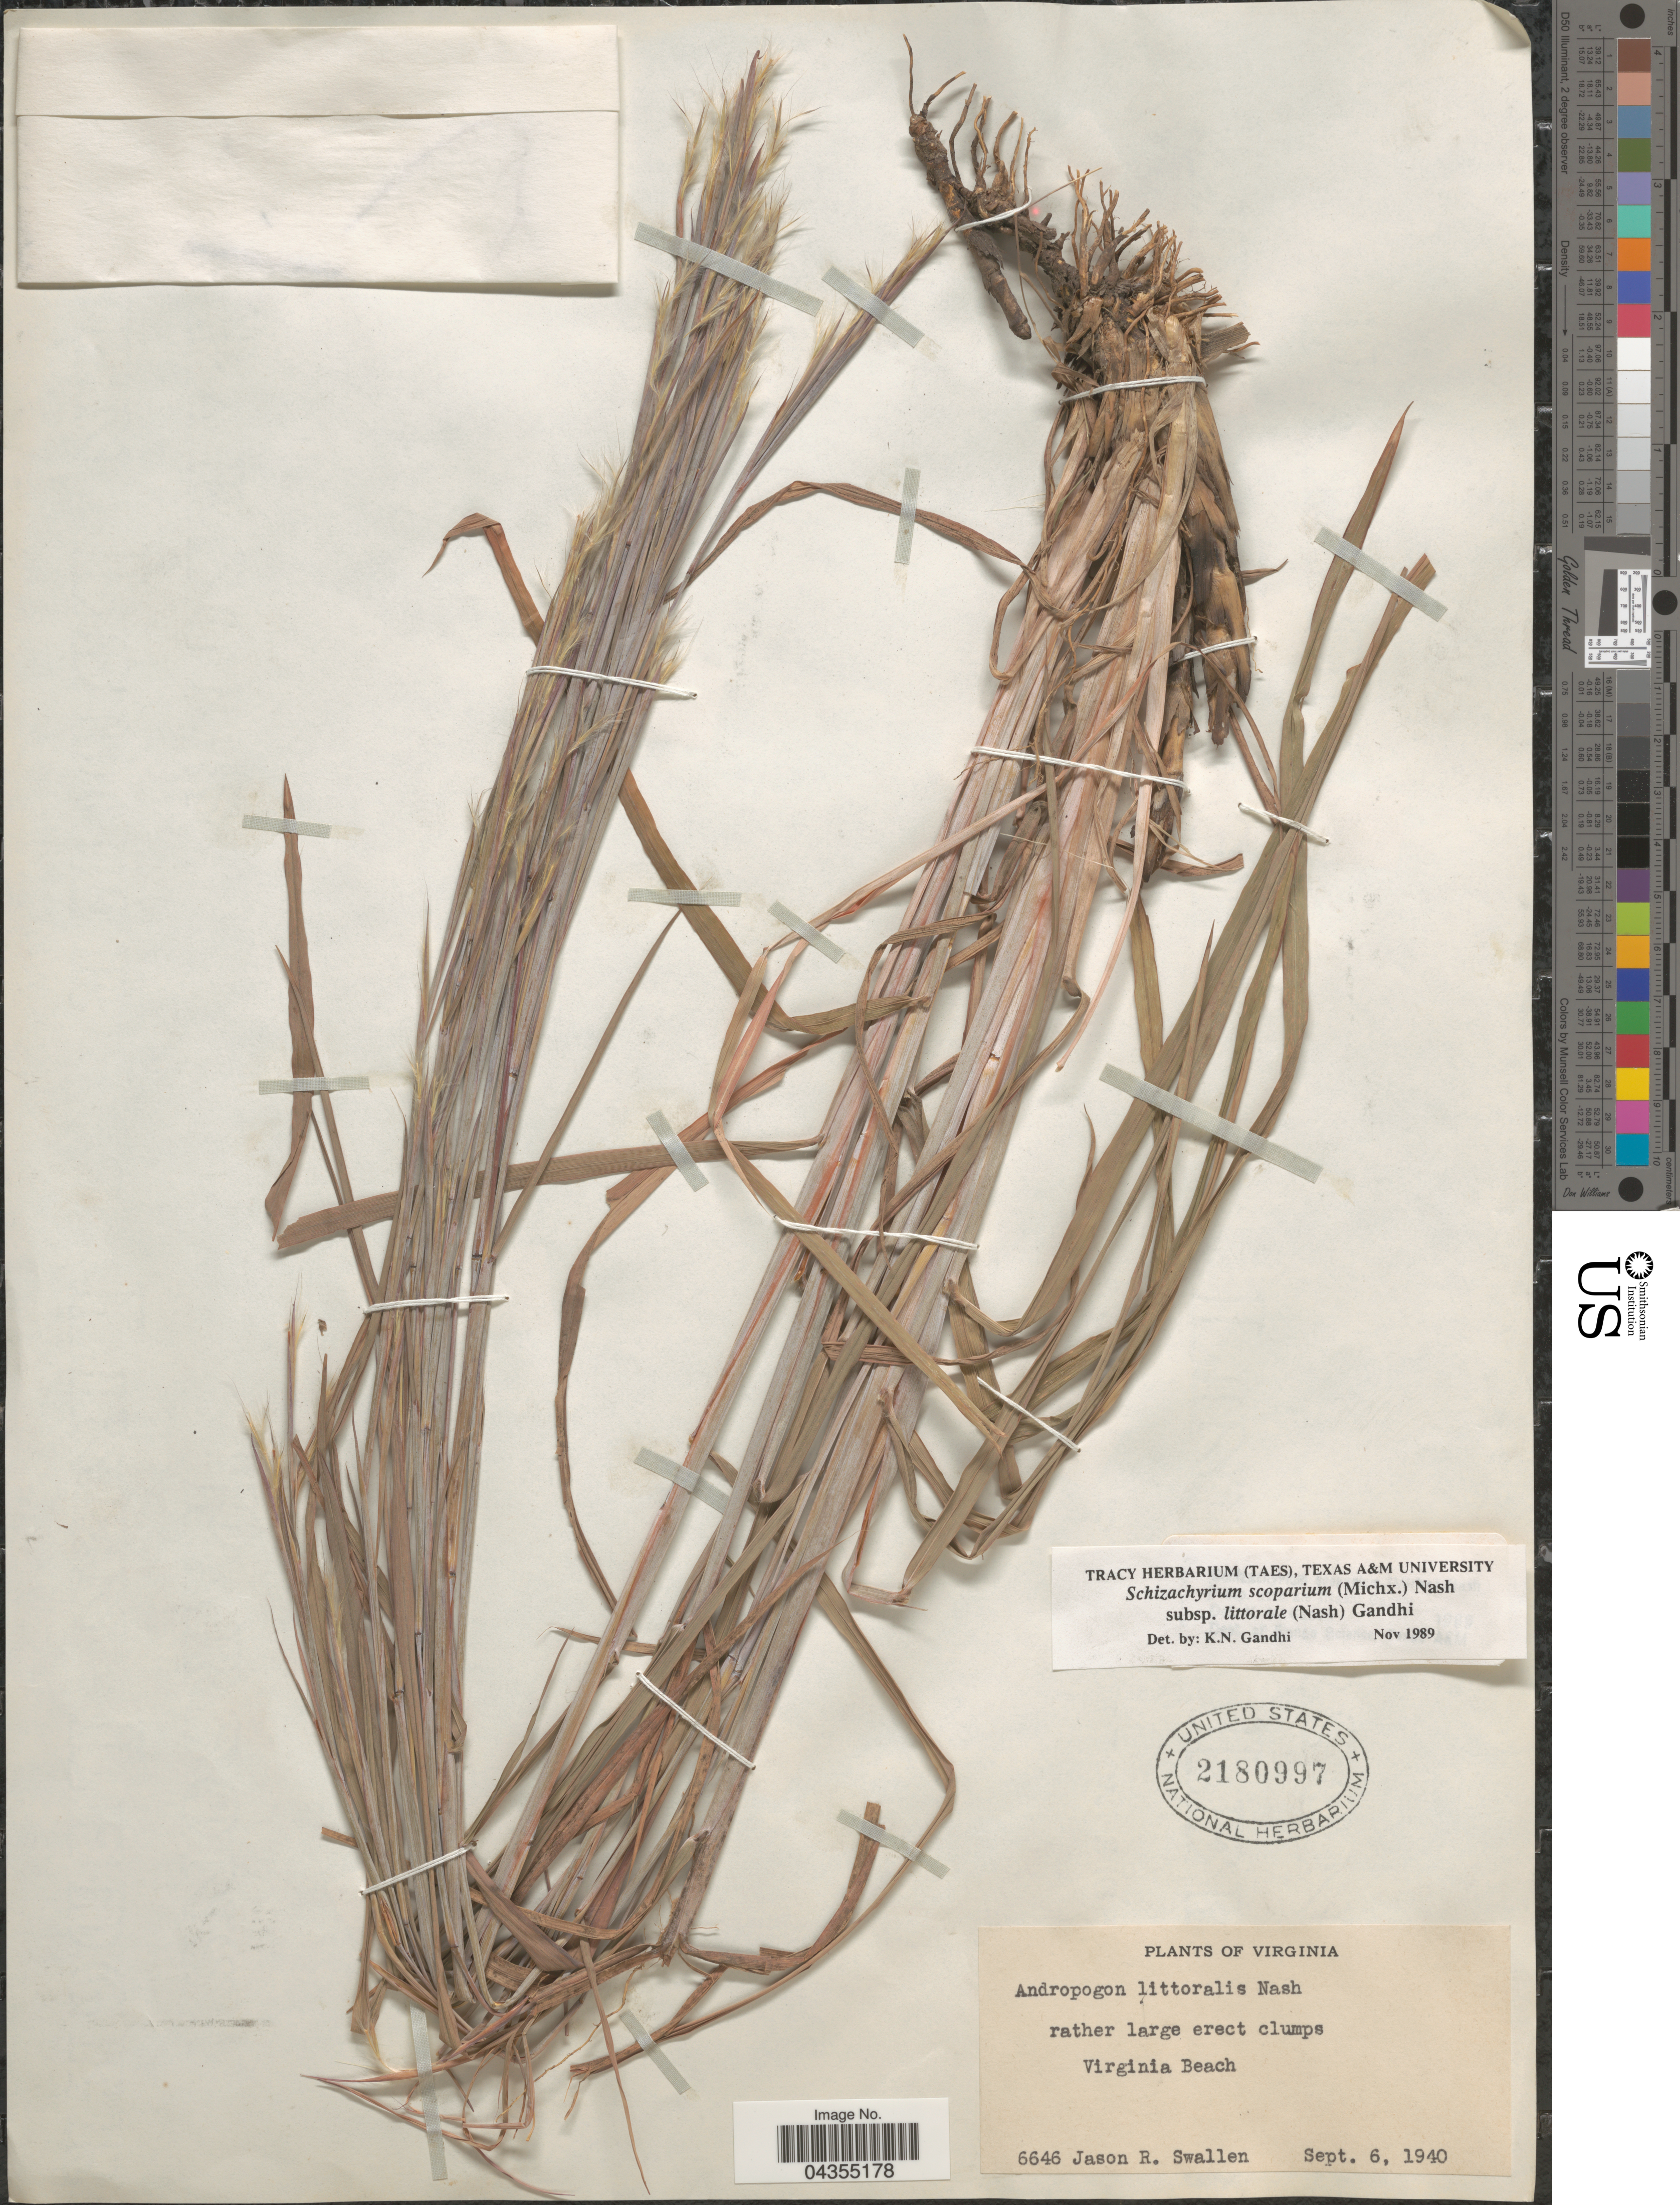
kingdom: Plantae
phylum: Tracheophyta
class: Liliopsida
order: Poales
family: Poaceae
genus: Schizachyrium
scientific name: Schizachyrium scoparium var. littorale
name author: (Nash) Gould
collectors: J. R. Swallen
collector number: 6646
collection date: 1940-09-06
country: United States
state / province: Virginia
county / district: City of Virginia Beach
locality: Rather large erect clumps. Virginia Beach.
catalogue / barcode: US 2180997